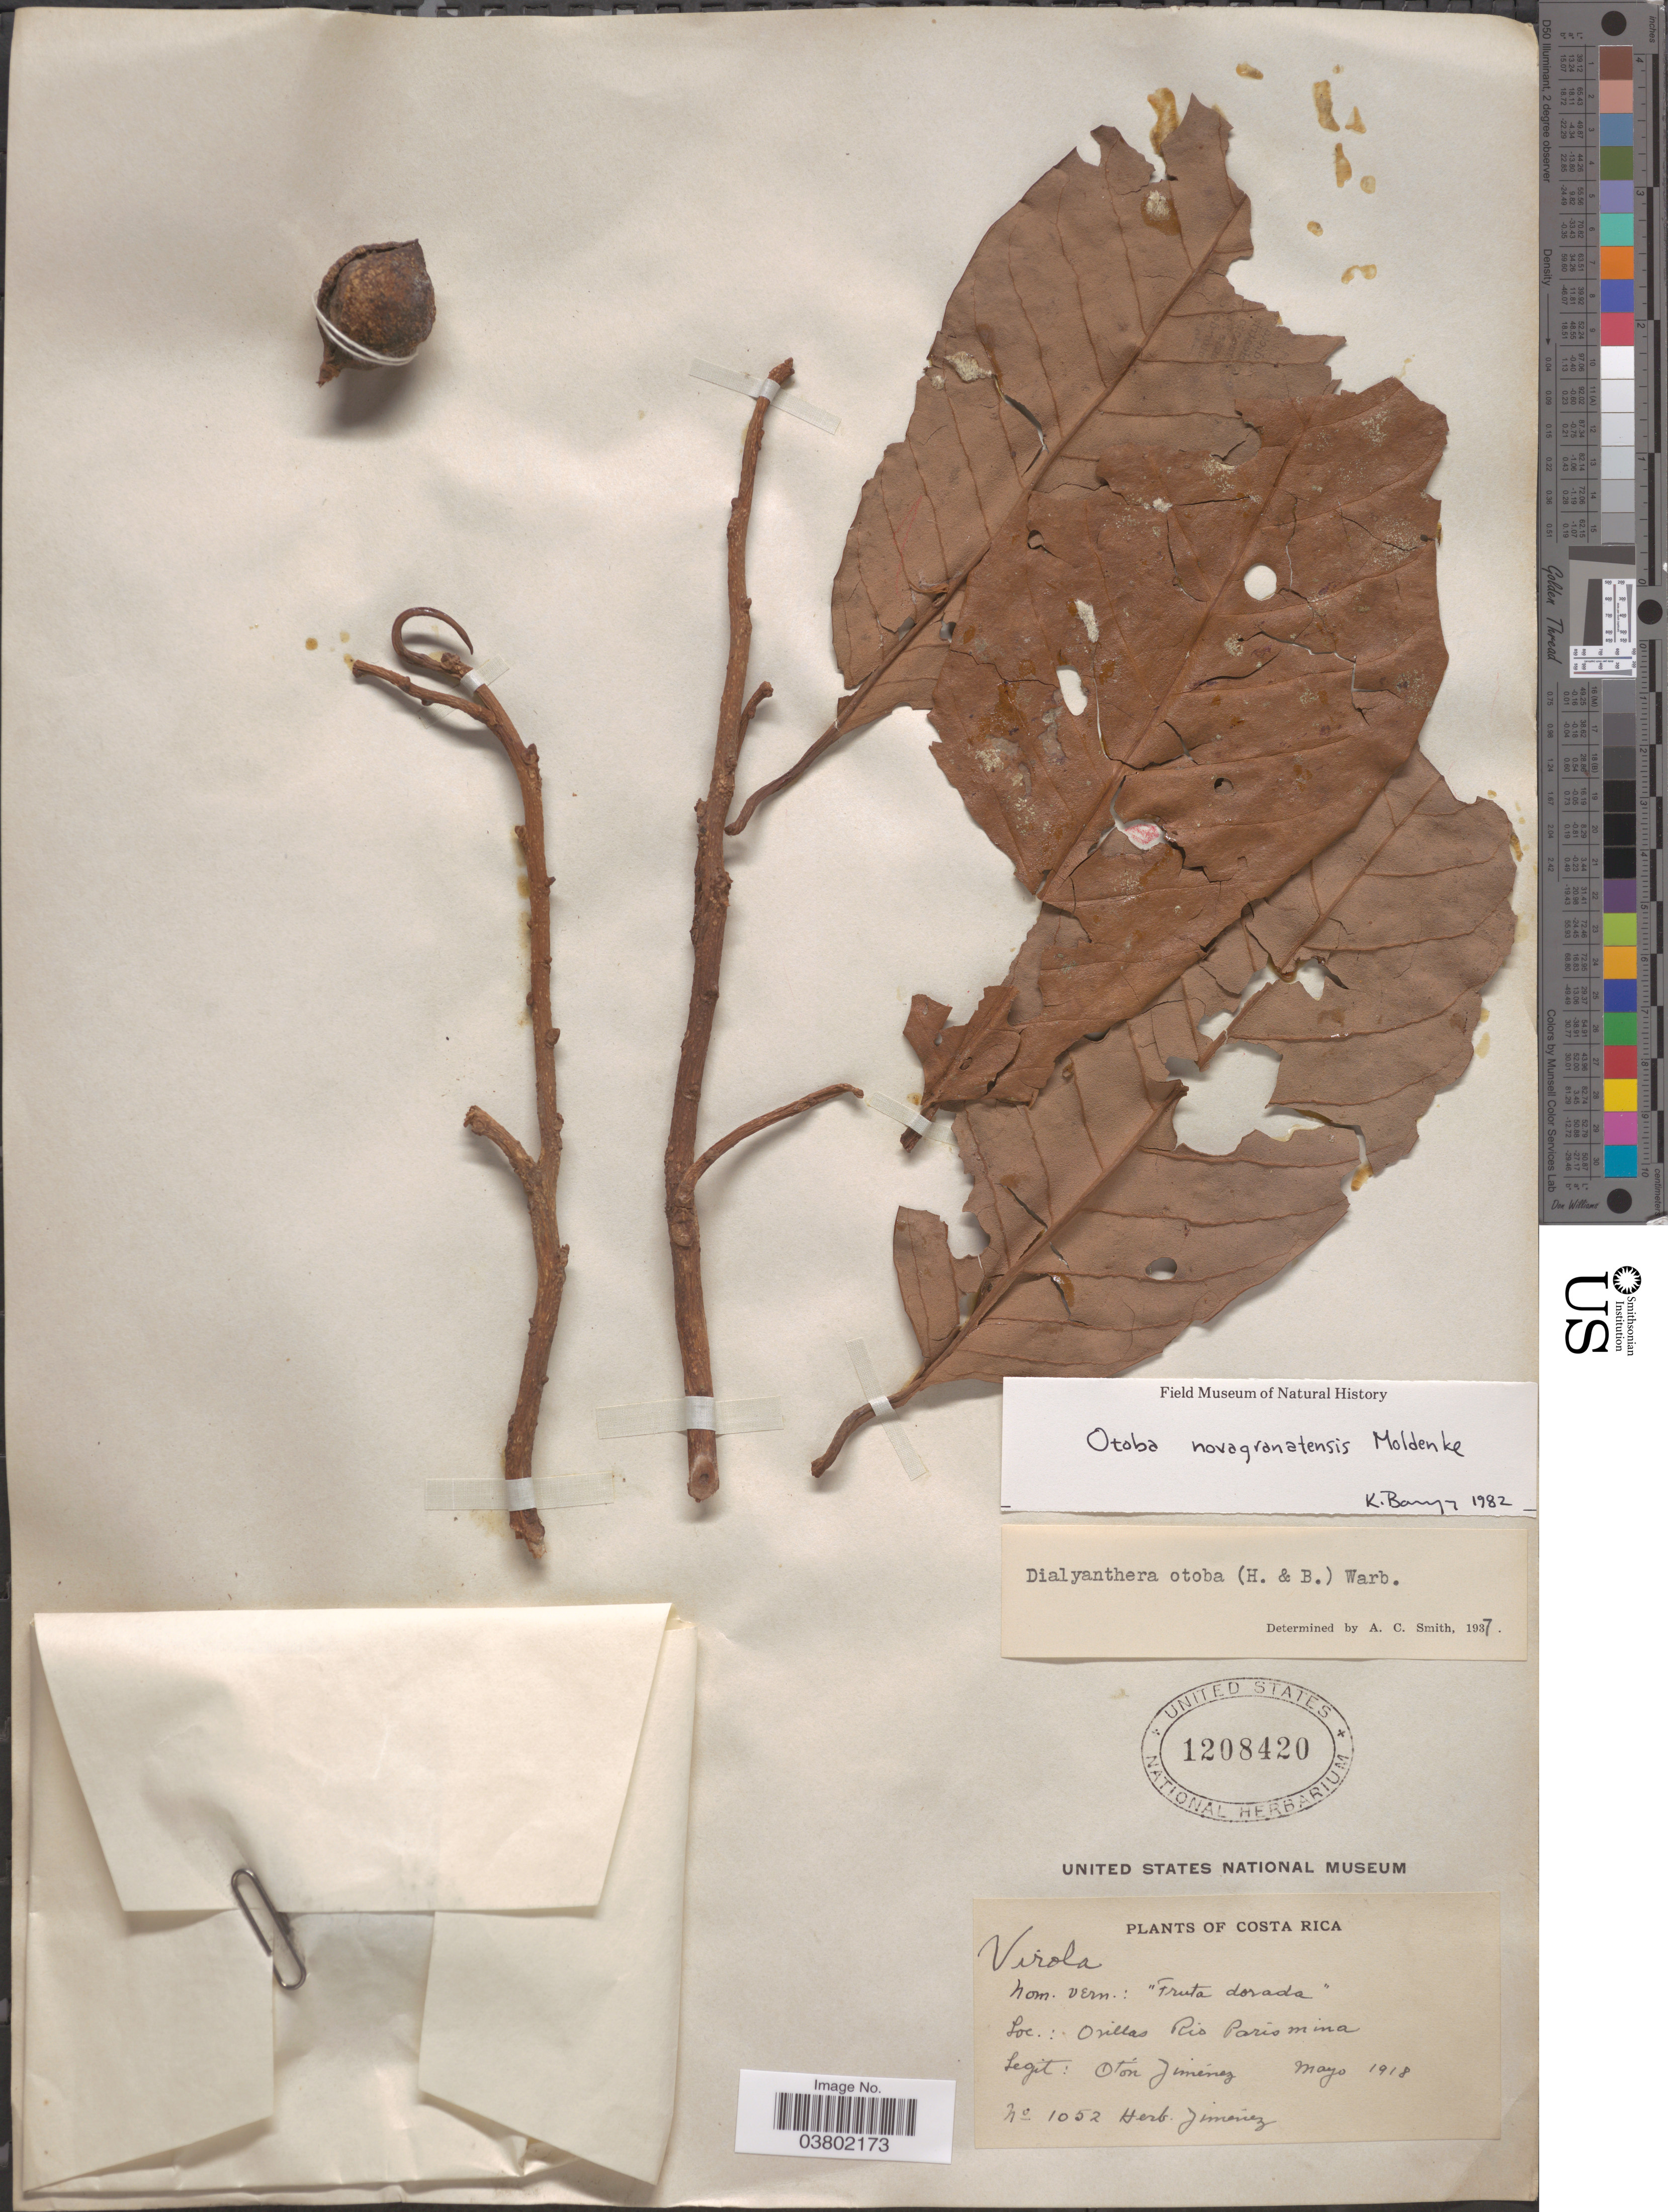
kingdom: Plantae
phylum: Tracheophyta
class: Magnoliopsida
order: Magnoliales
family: Myristicaceae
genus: Otoba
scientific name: Otoba novogranatensis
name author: Moldenke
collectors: O. Jimenez L.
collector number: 1052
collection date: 1918-05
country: Costa Rica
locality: Orillas Rio Parismina.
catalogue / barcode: US 1208420